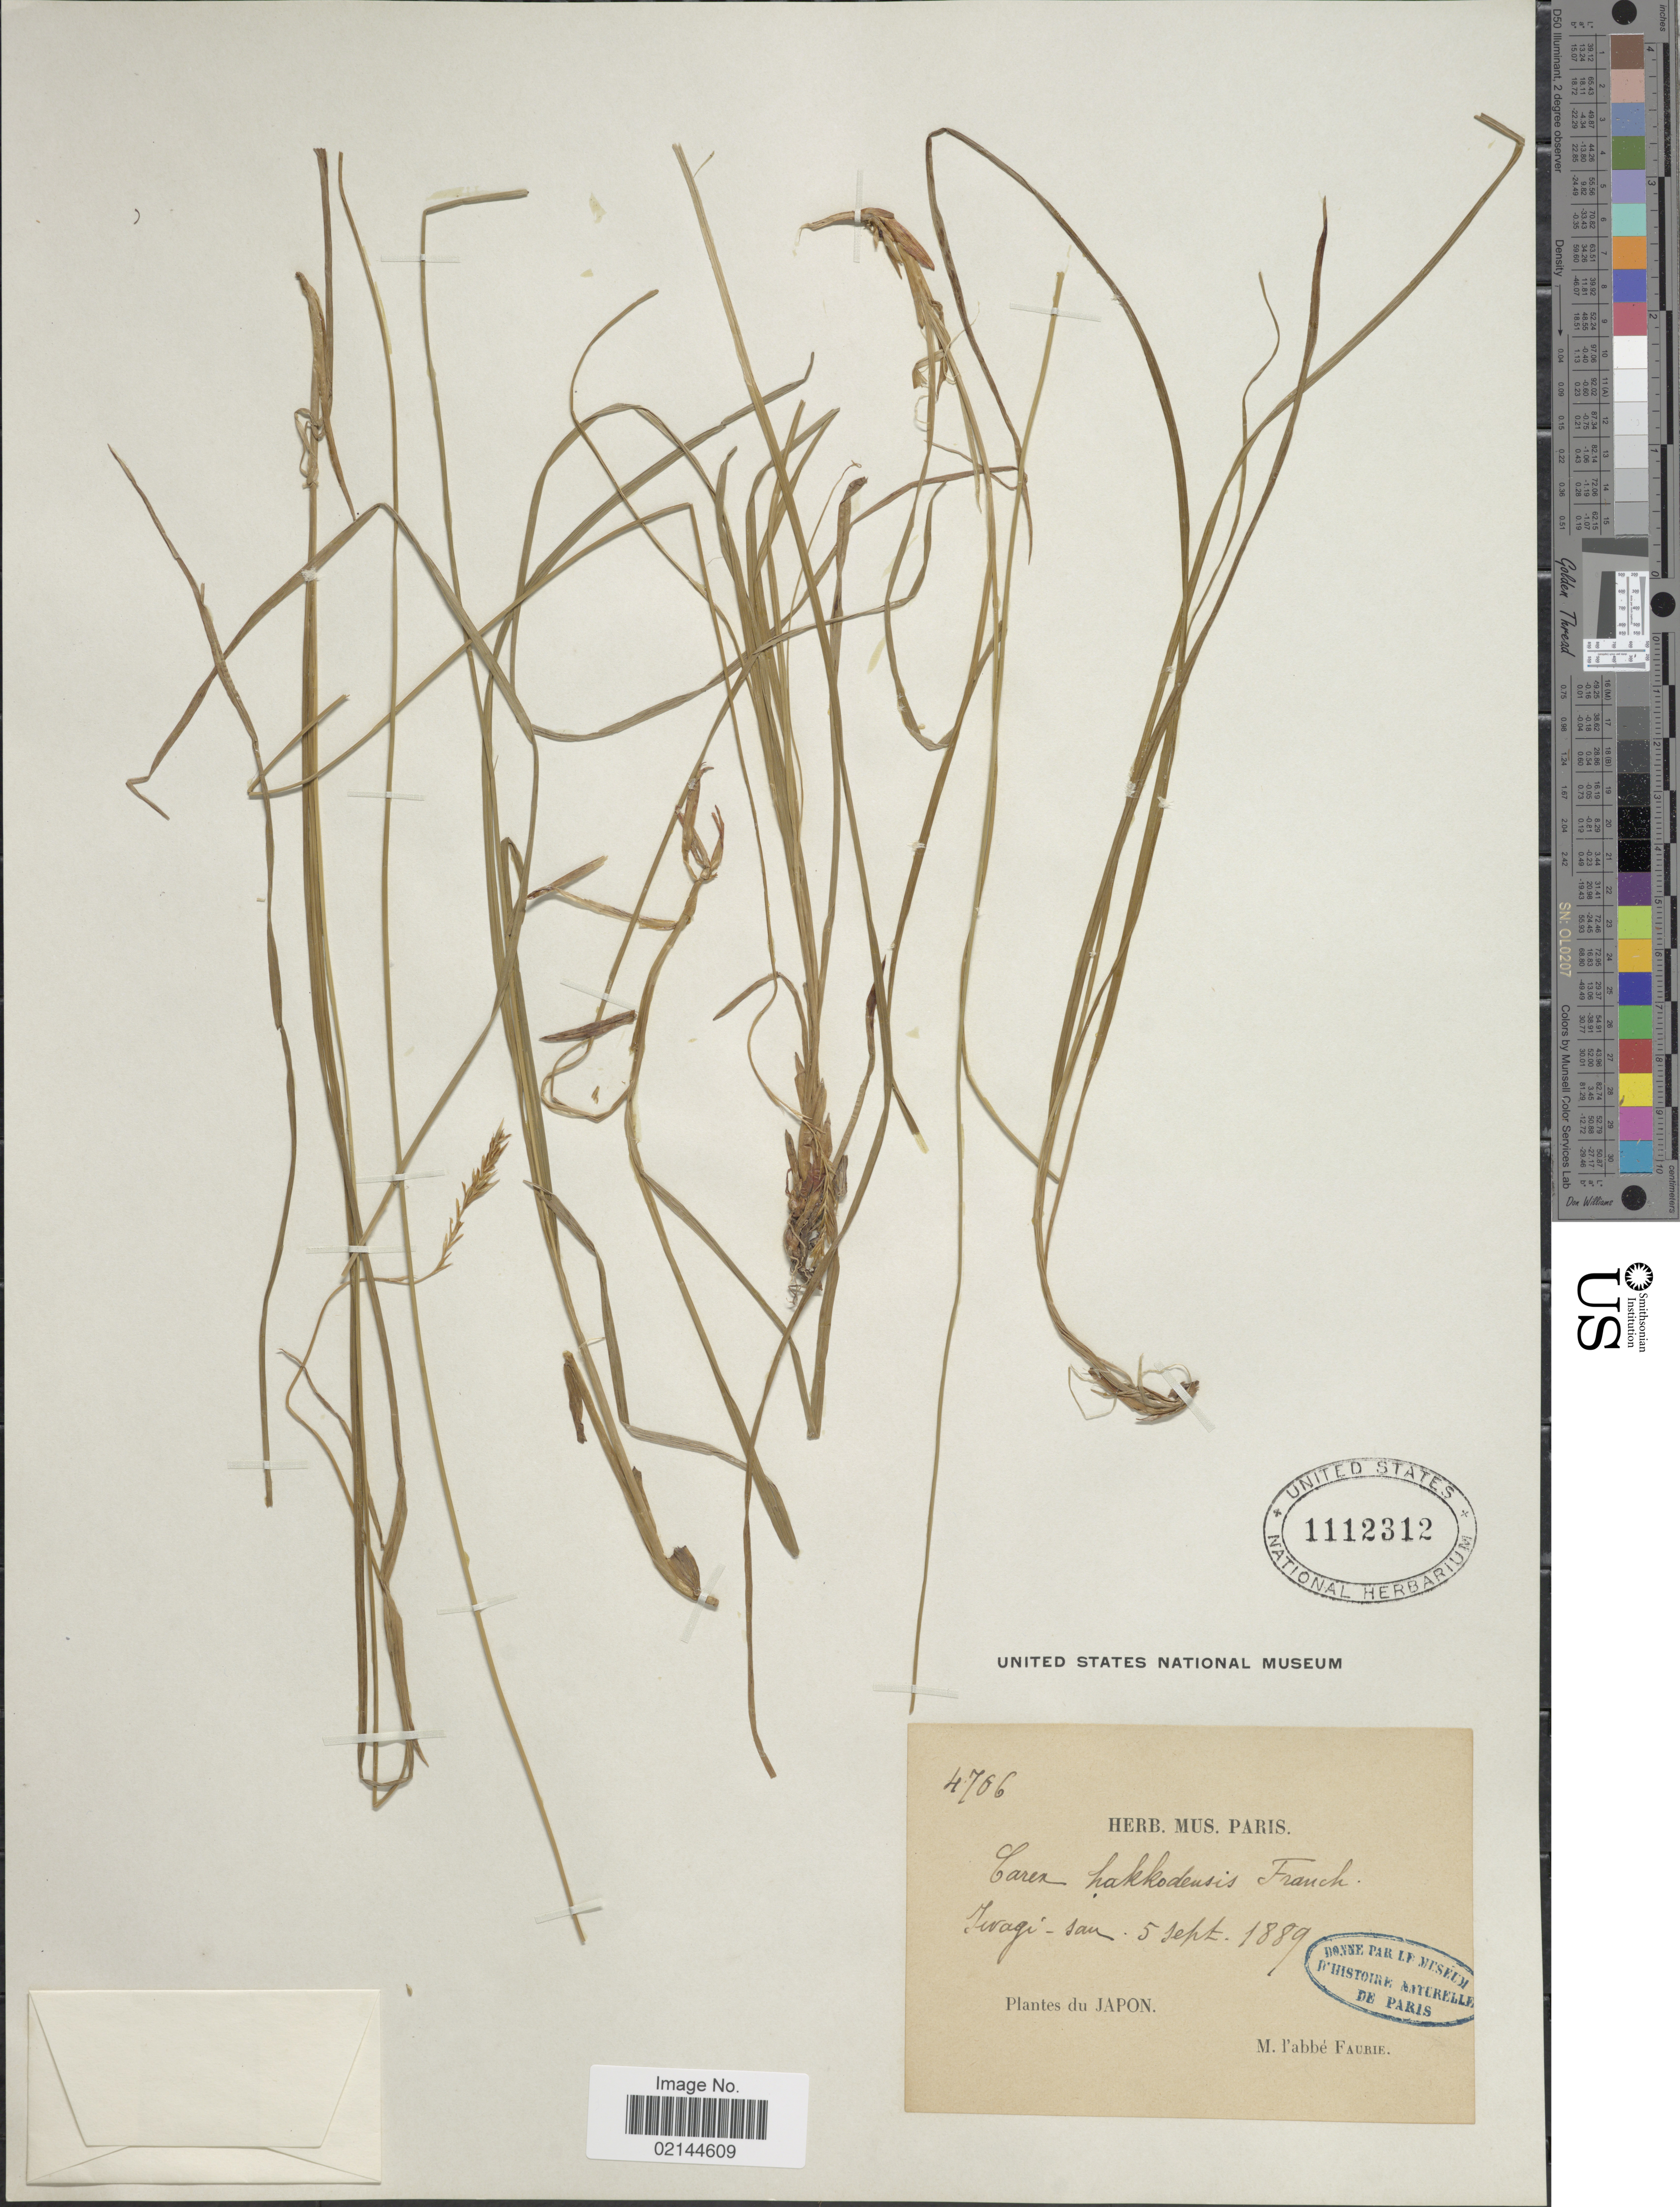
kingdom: Plantae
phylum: Tracheophyta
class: Liliopsida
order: Poales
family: Cyperaceae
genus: Carex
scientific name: Carex hakkodensis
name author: Franch.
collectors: U. Faurie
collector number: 4706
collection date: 1889-09-05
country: Japan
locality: Iwagi-san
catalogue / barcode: US 1112312